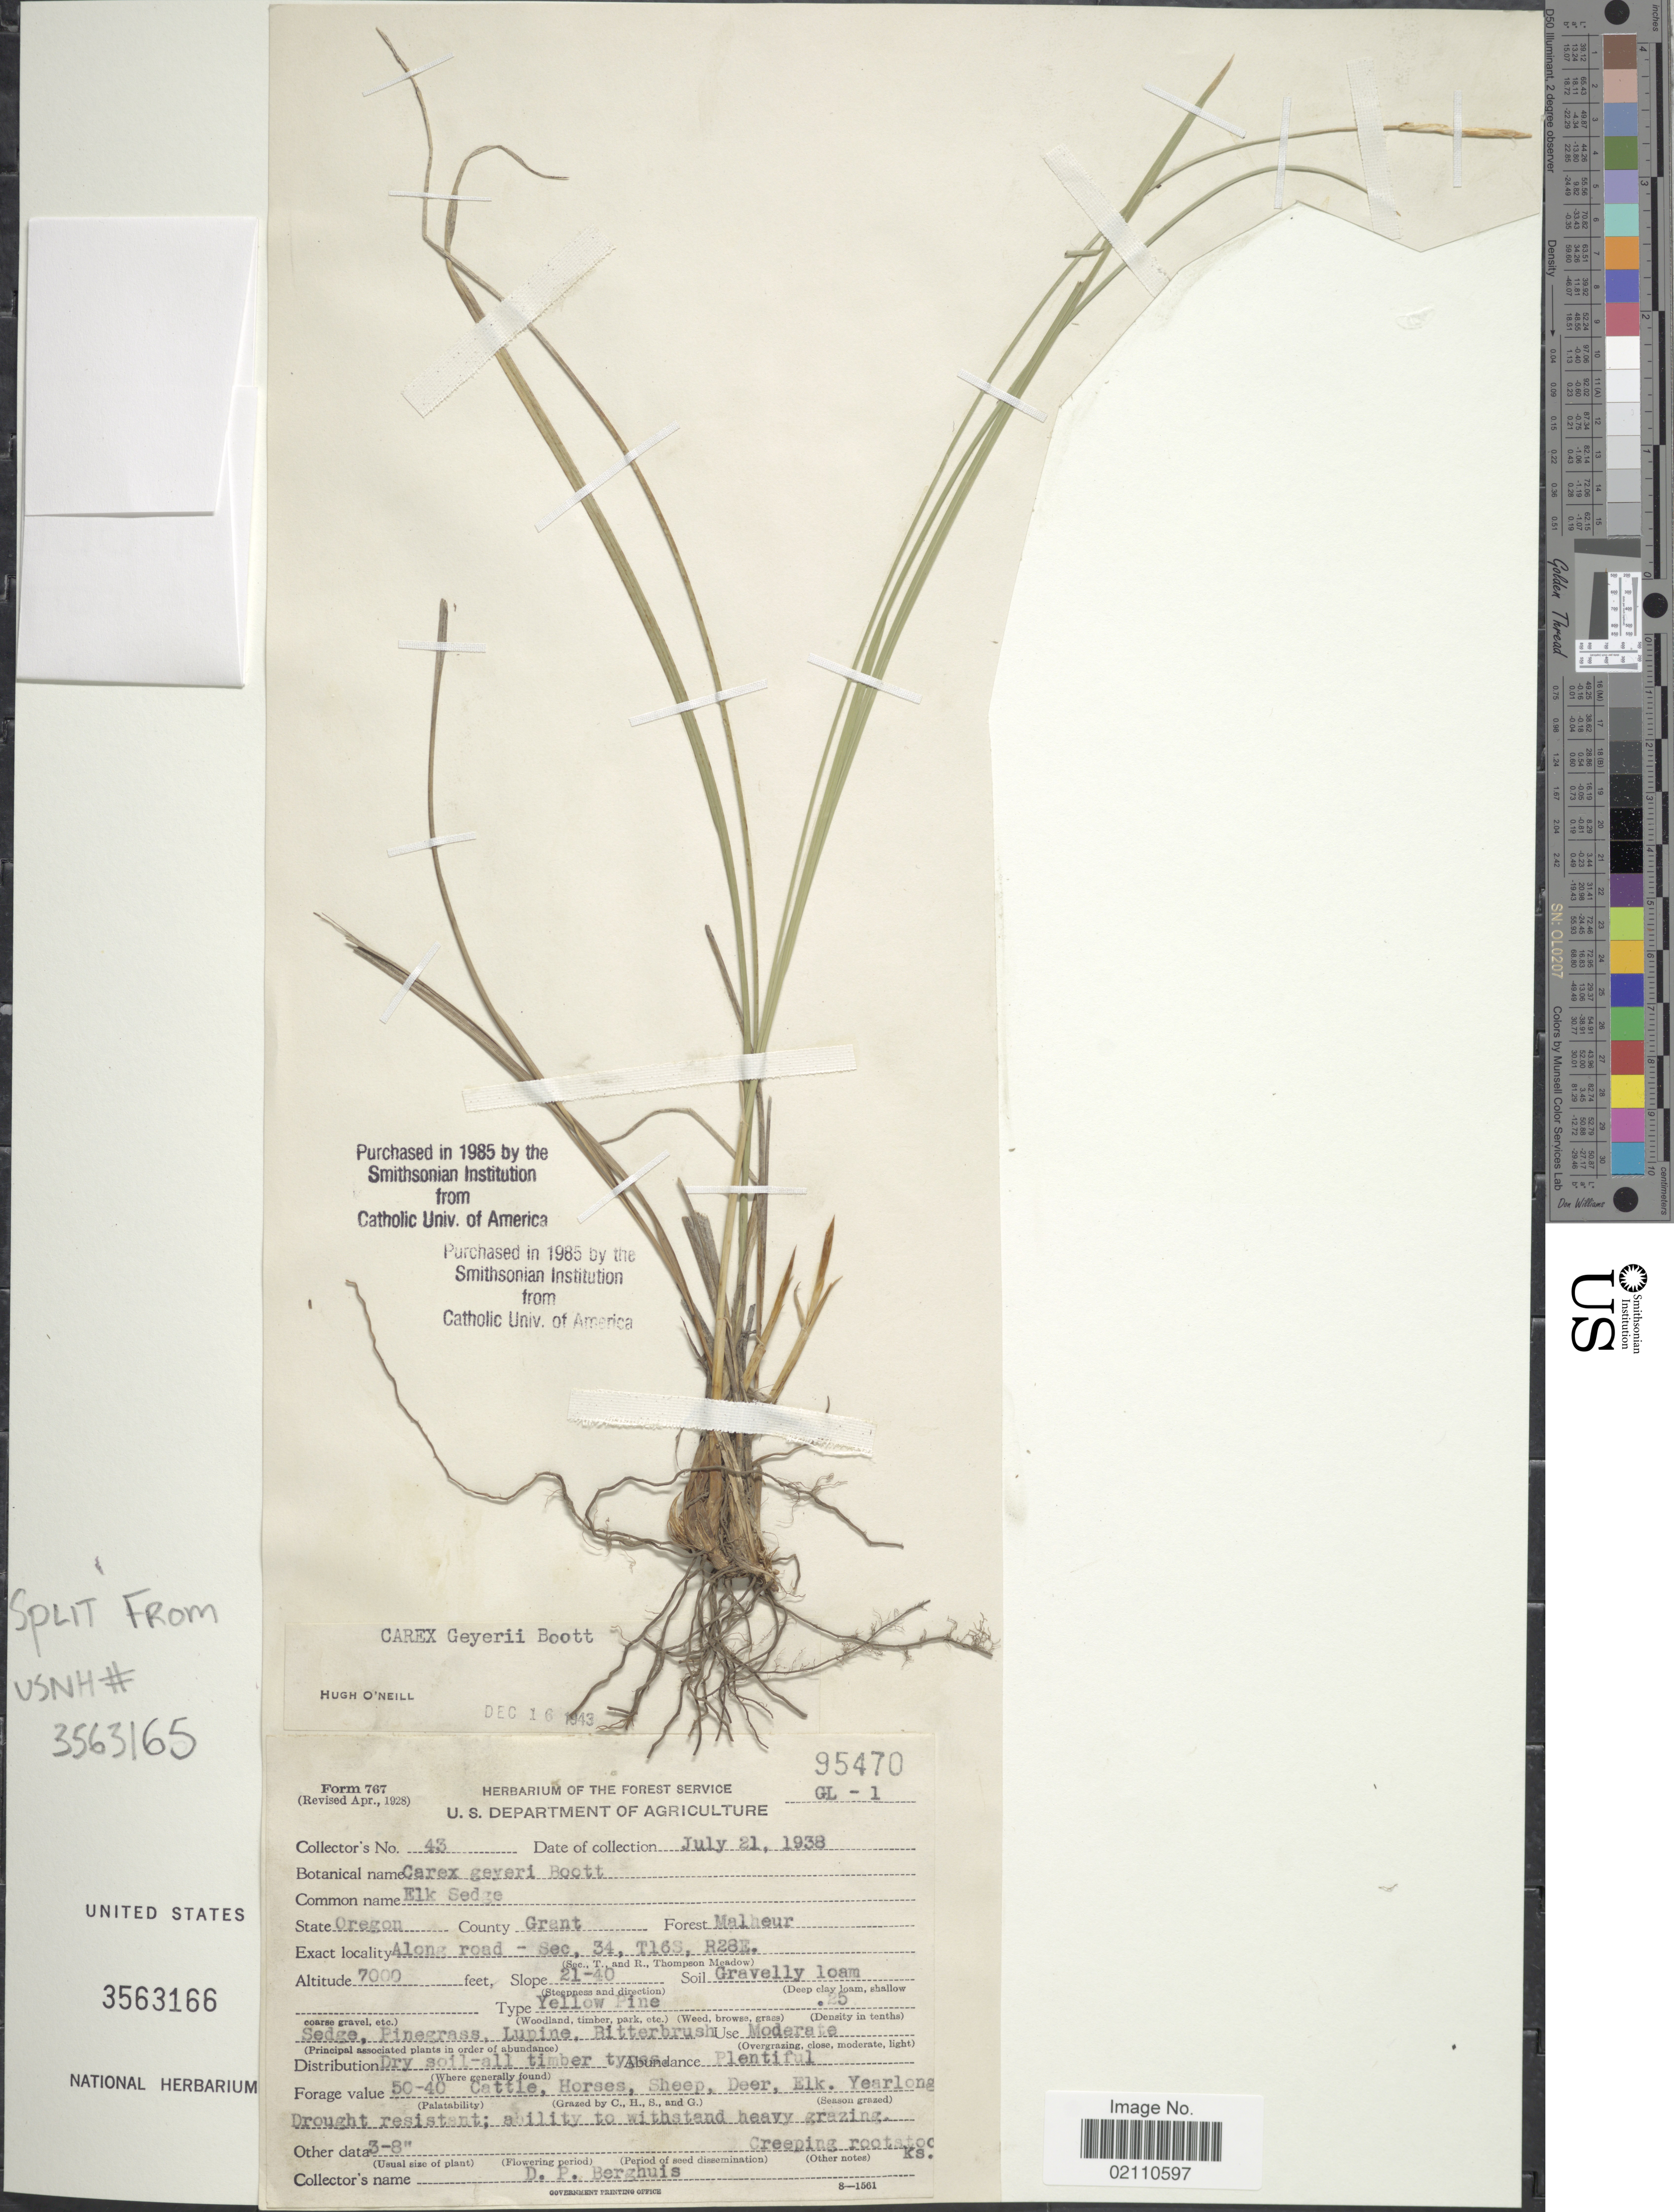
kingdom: Plantae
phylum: Tracheophyta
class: Liliopsida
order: Poales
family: Cyperaceae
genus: Carex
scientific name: Carex geyeri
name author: Boott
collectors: D. Berghuis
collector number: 43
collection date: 1938-07-21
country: United States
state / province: Oregon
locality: County Grant, Along road - Sec. 34, T16S, R28E. Forest Malheur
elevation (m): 2134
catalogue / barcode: US 3563166